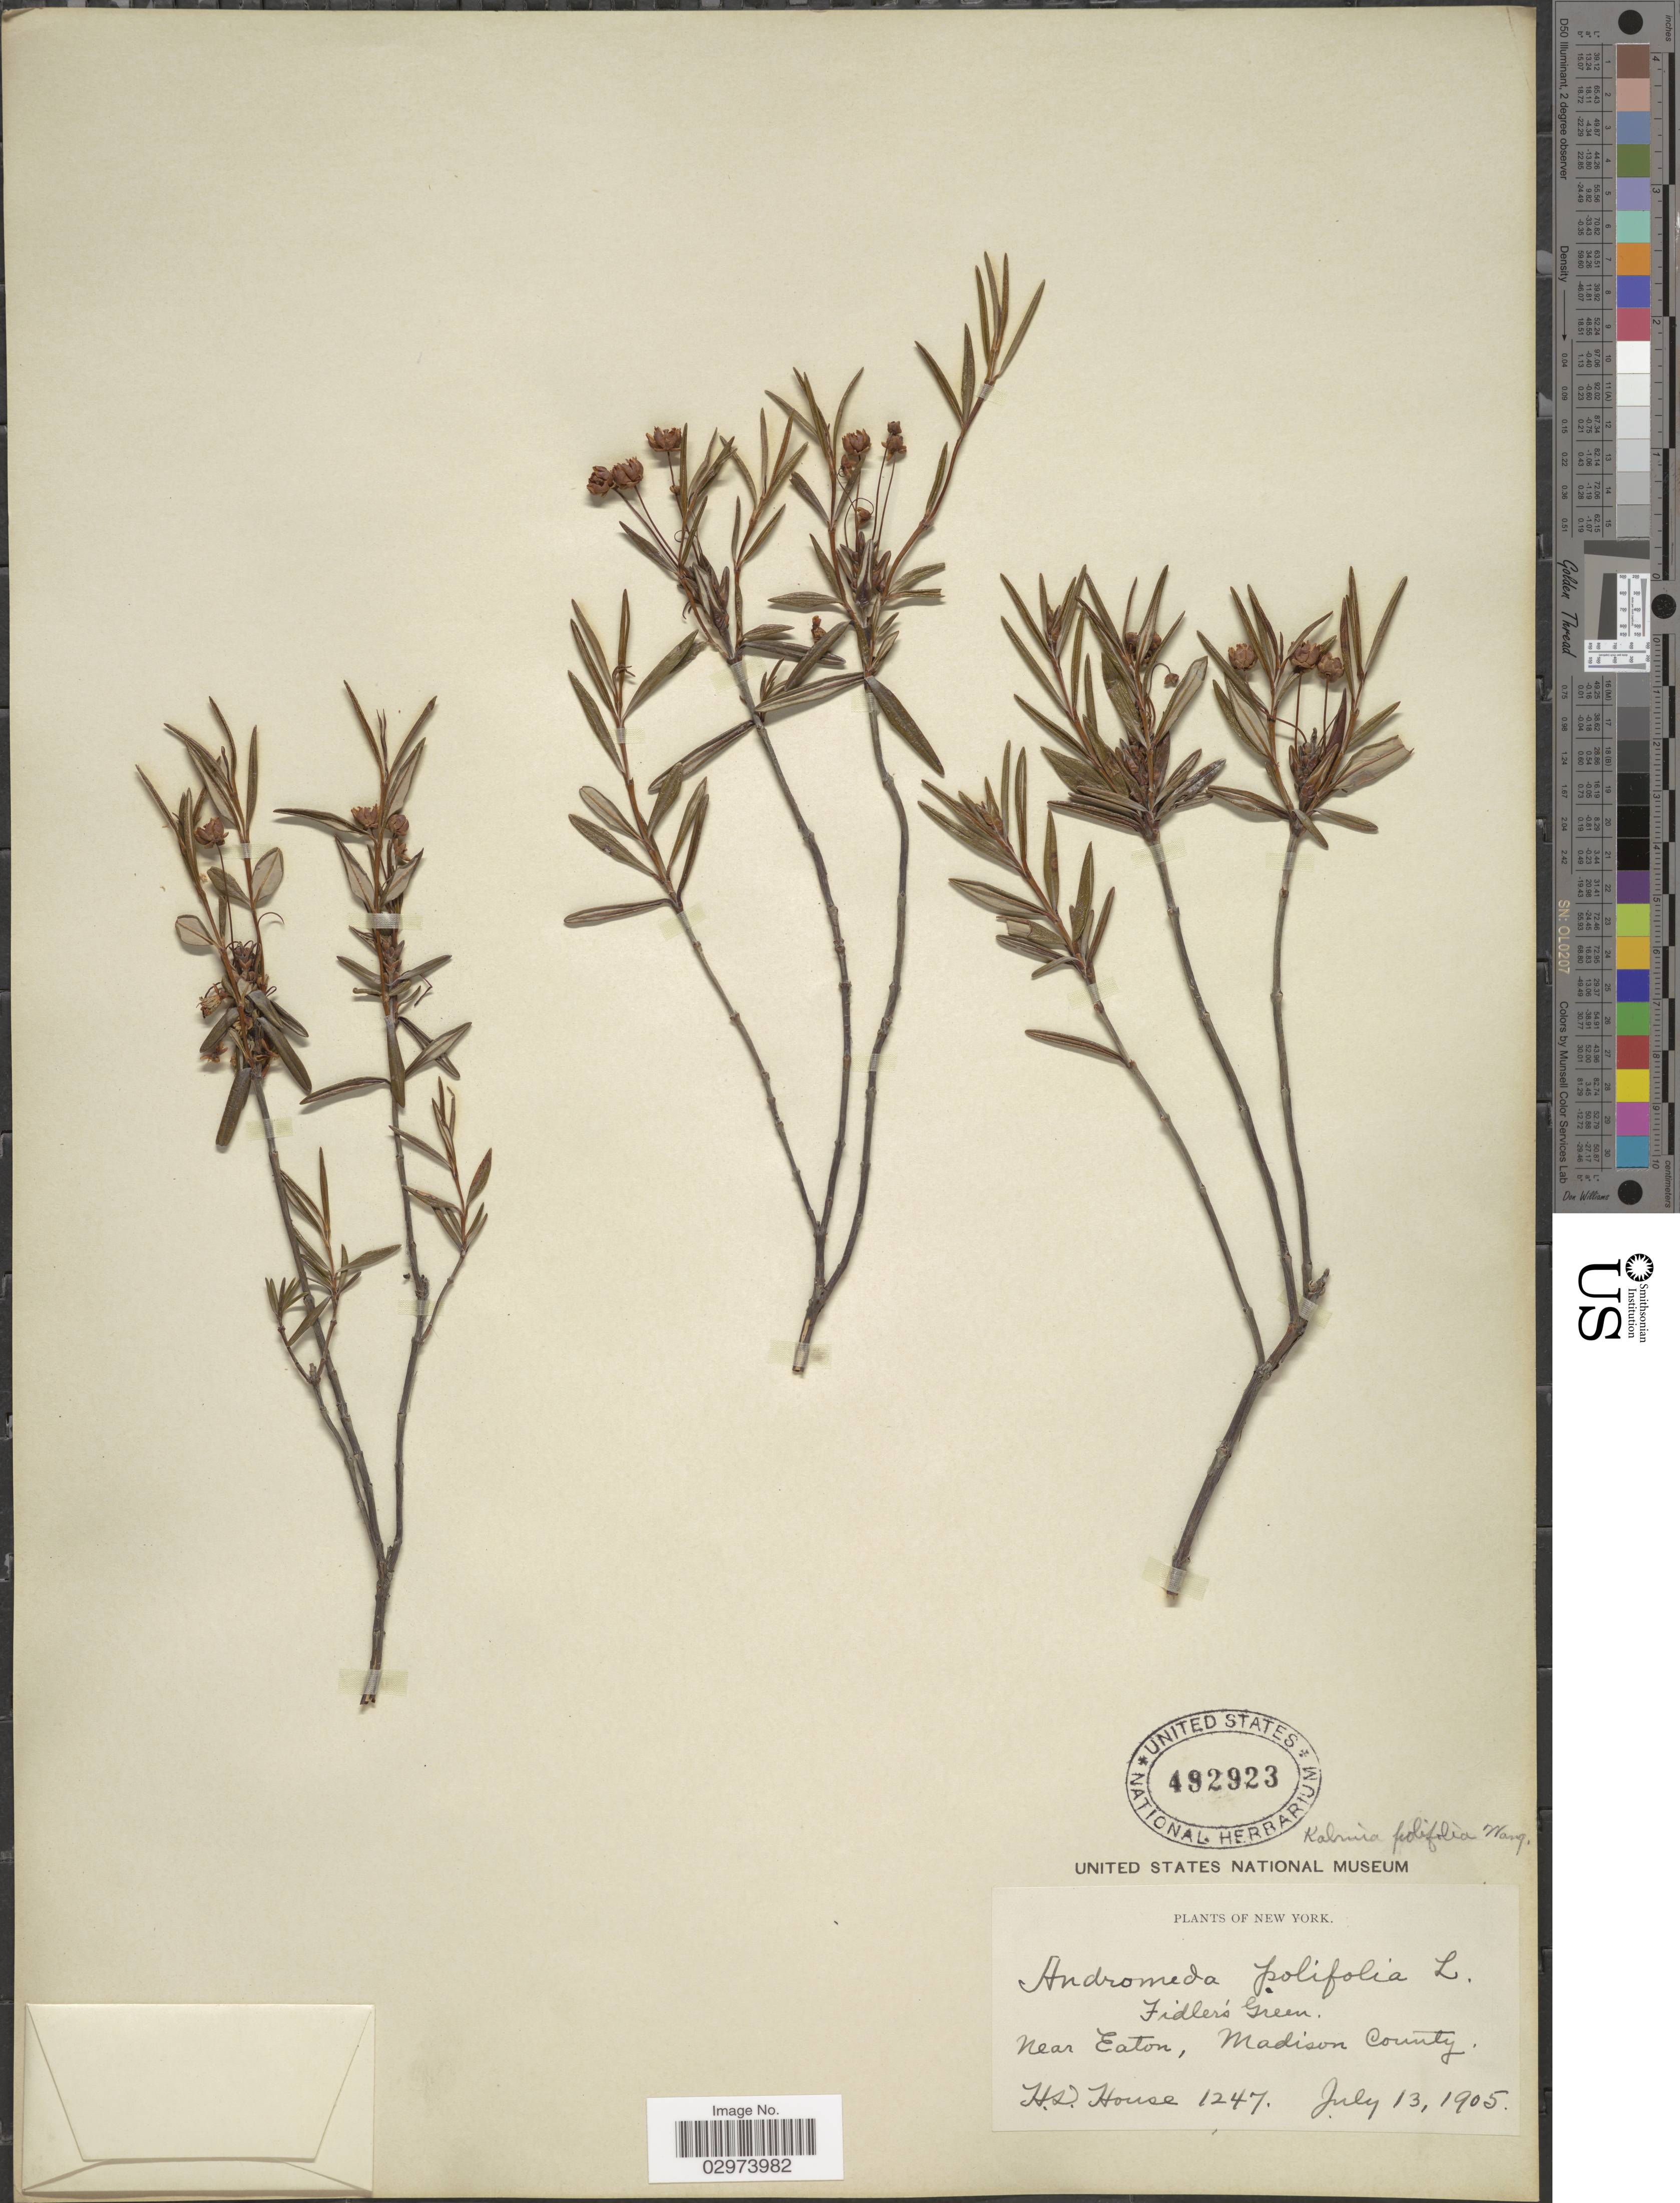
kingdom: Plantae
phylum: Tracheophyta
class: Magnoliopsida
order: Ericales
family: Ericaceae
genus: Andromeda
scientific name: Andromeda polifolia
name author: L.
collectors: H. D. House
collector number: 1247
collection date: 1905-07-13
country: United States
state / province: New York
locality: Fidler's Green. Near Eaton, Madison County.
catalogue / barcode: US 492923